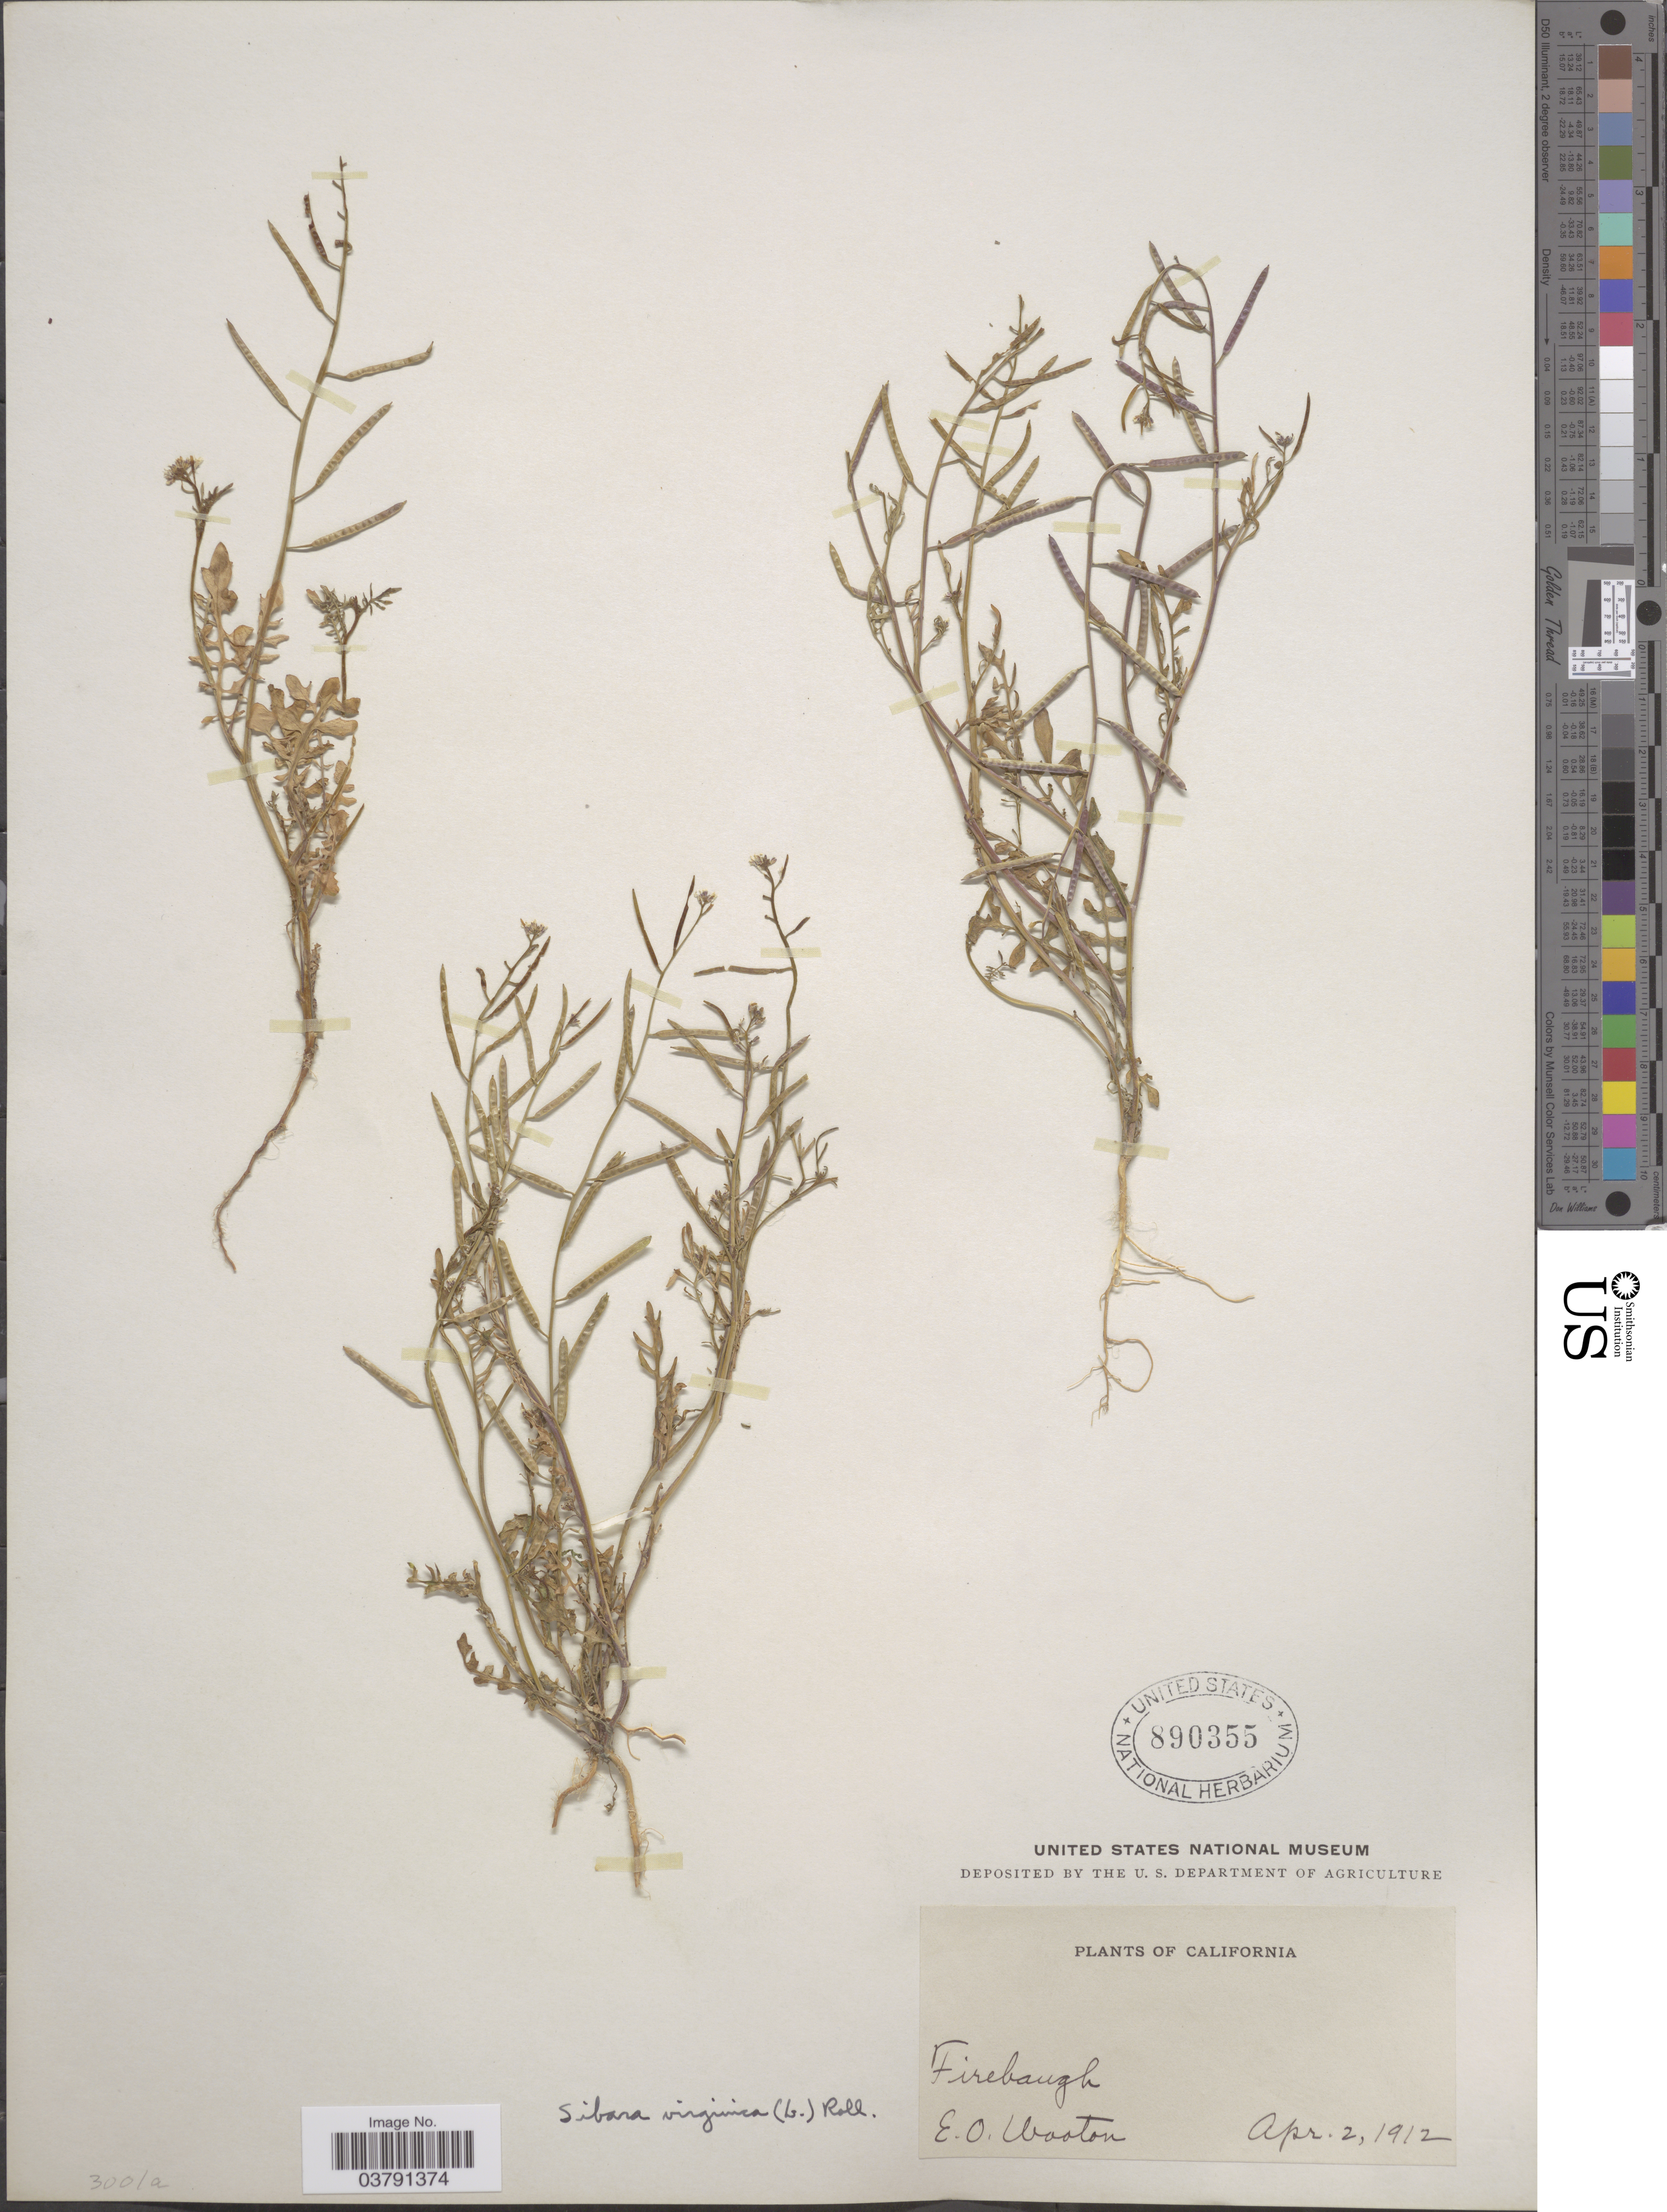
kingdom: Plantae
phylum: Tracheophyta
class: Magnoliopsida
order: Brassicales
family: Brassicaceae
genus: Planodes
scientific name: Planodes virginicum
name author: (L.) Greene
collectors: E. O. Wooton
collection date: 1912-04-02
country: United States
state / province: California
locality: Firebaugh.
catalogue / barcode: US 890355